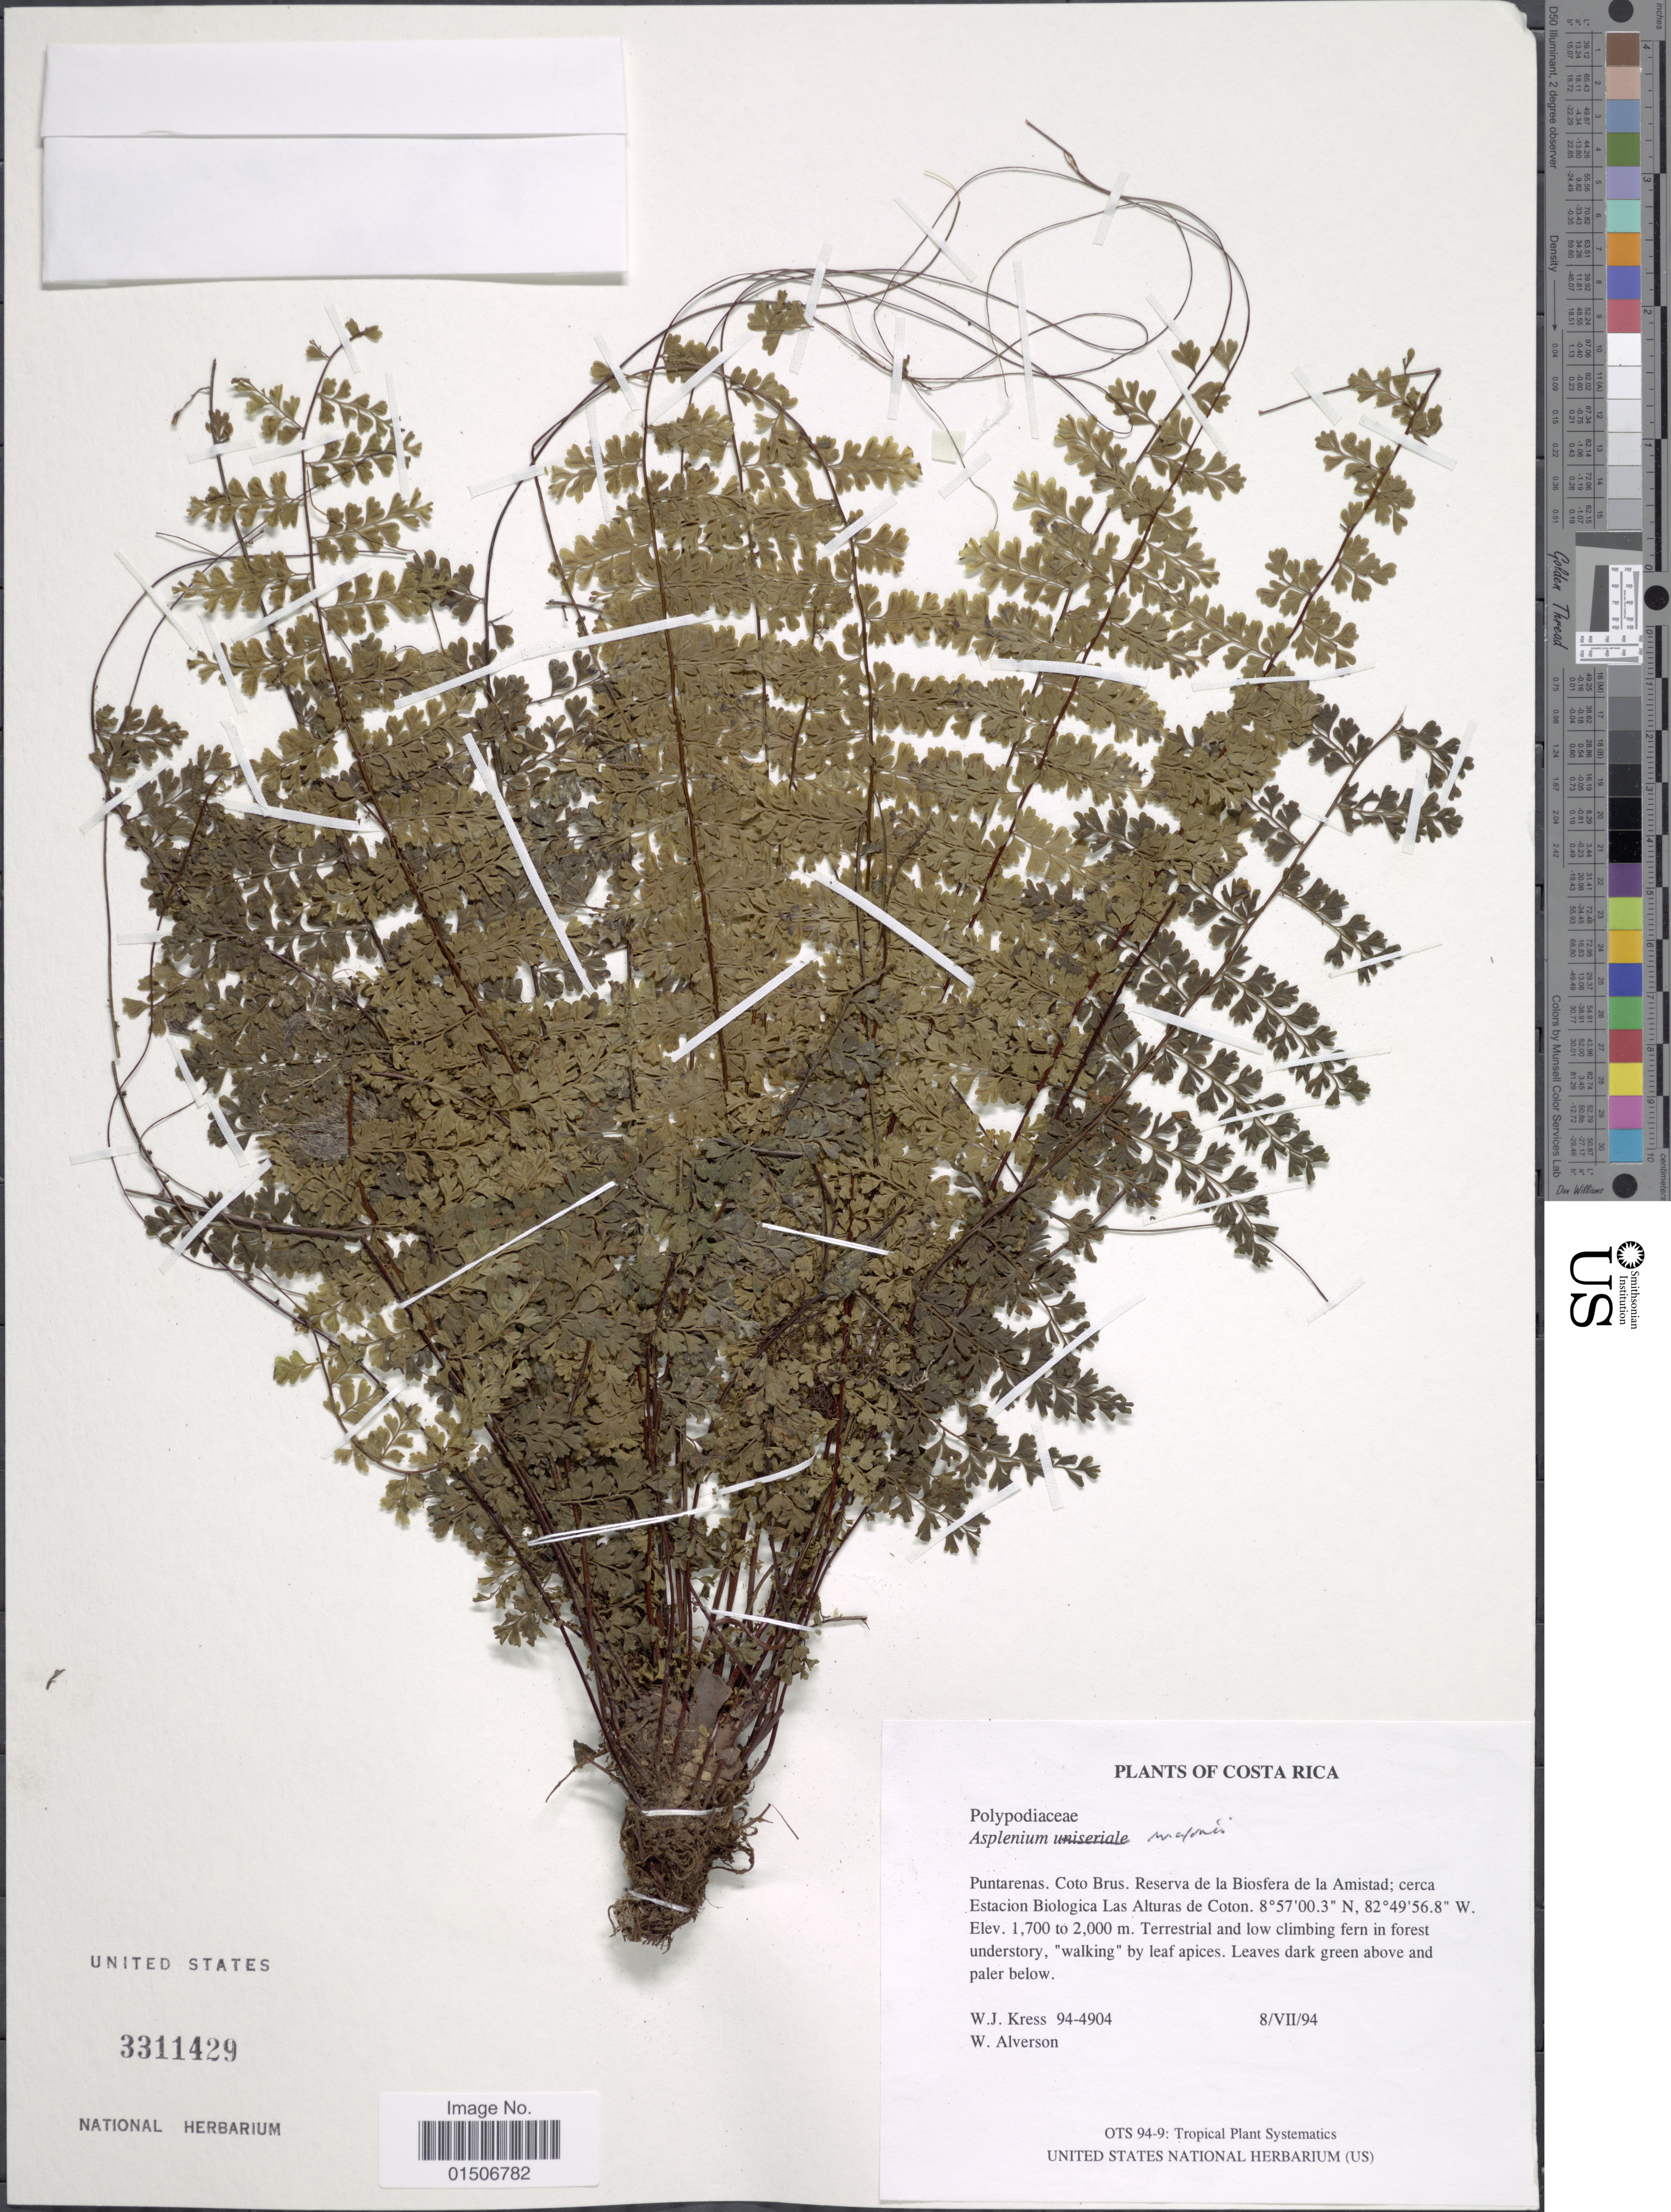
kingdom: Plantae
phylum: Tracheophyta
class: Polypodiopsida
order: Polypodiales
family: Aspleniaceae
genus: Asplenium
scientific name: Asplenium maxonii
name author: Lellinger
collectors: W. J. Kress & W. S. Alverson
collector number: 94-4904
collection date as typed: Transcribed d/m/y: 8/7/94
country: Costa Rica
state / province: Puntarenas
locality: Coto Brus. Reserva de la Biosfera de la Amistad; cerca Estacion Biological Las Alturas de Coton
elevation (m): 1700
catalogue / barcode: US 3311429